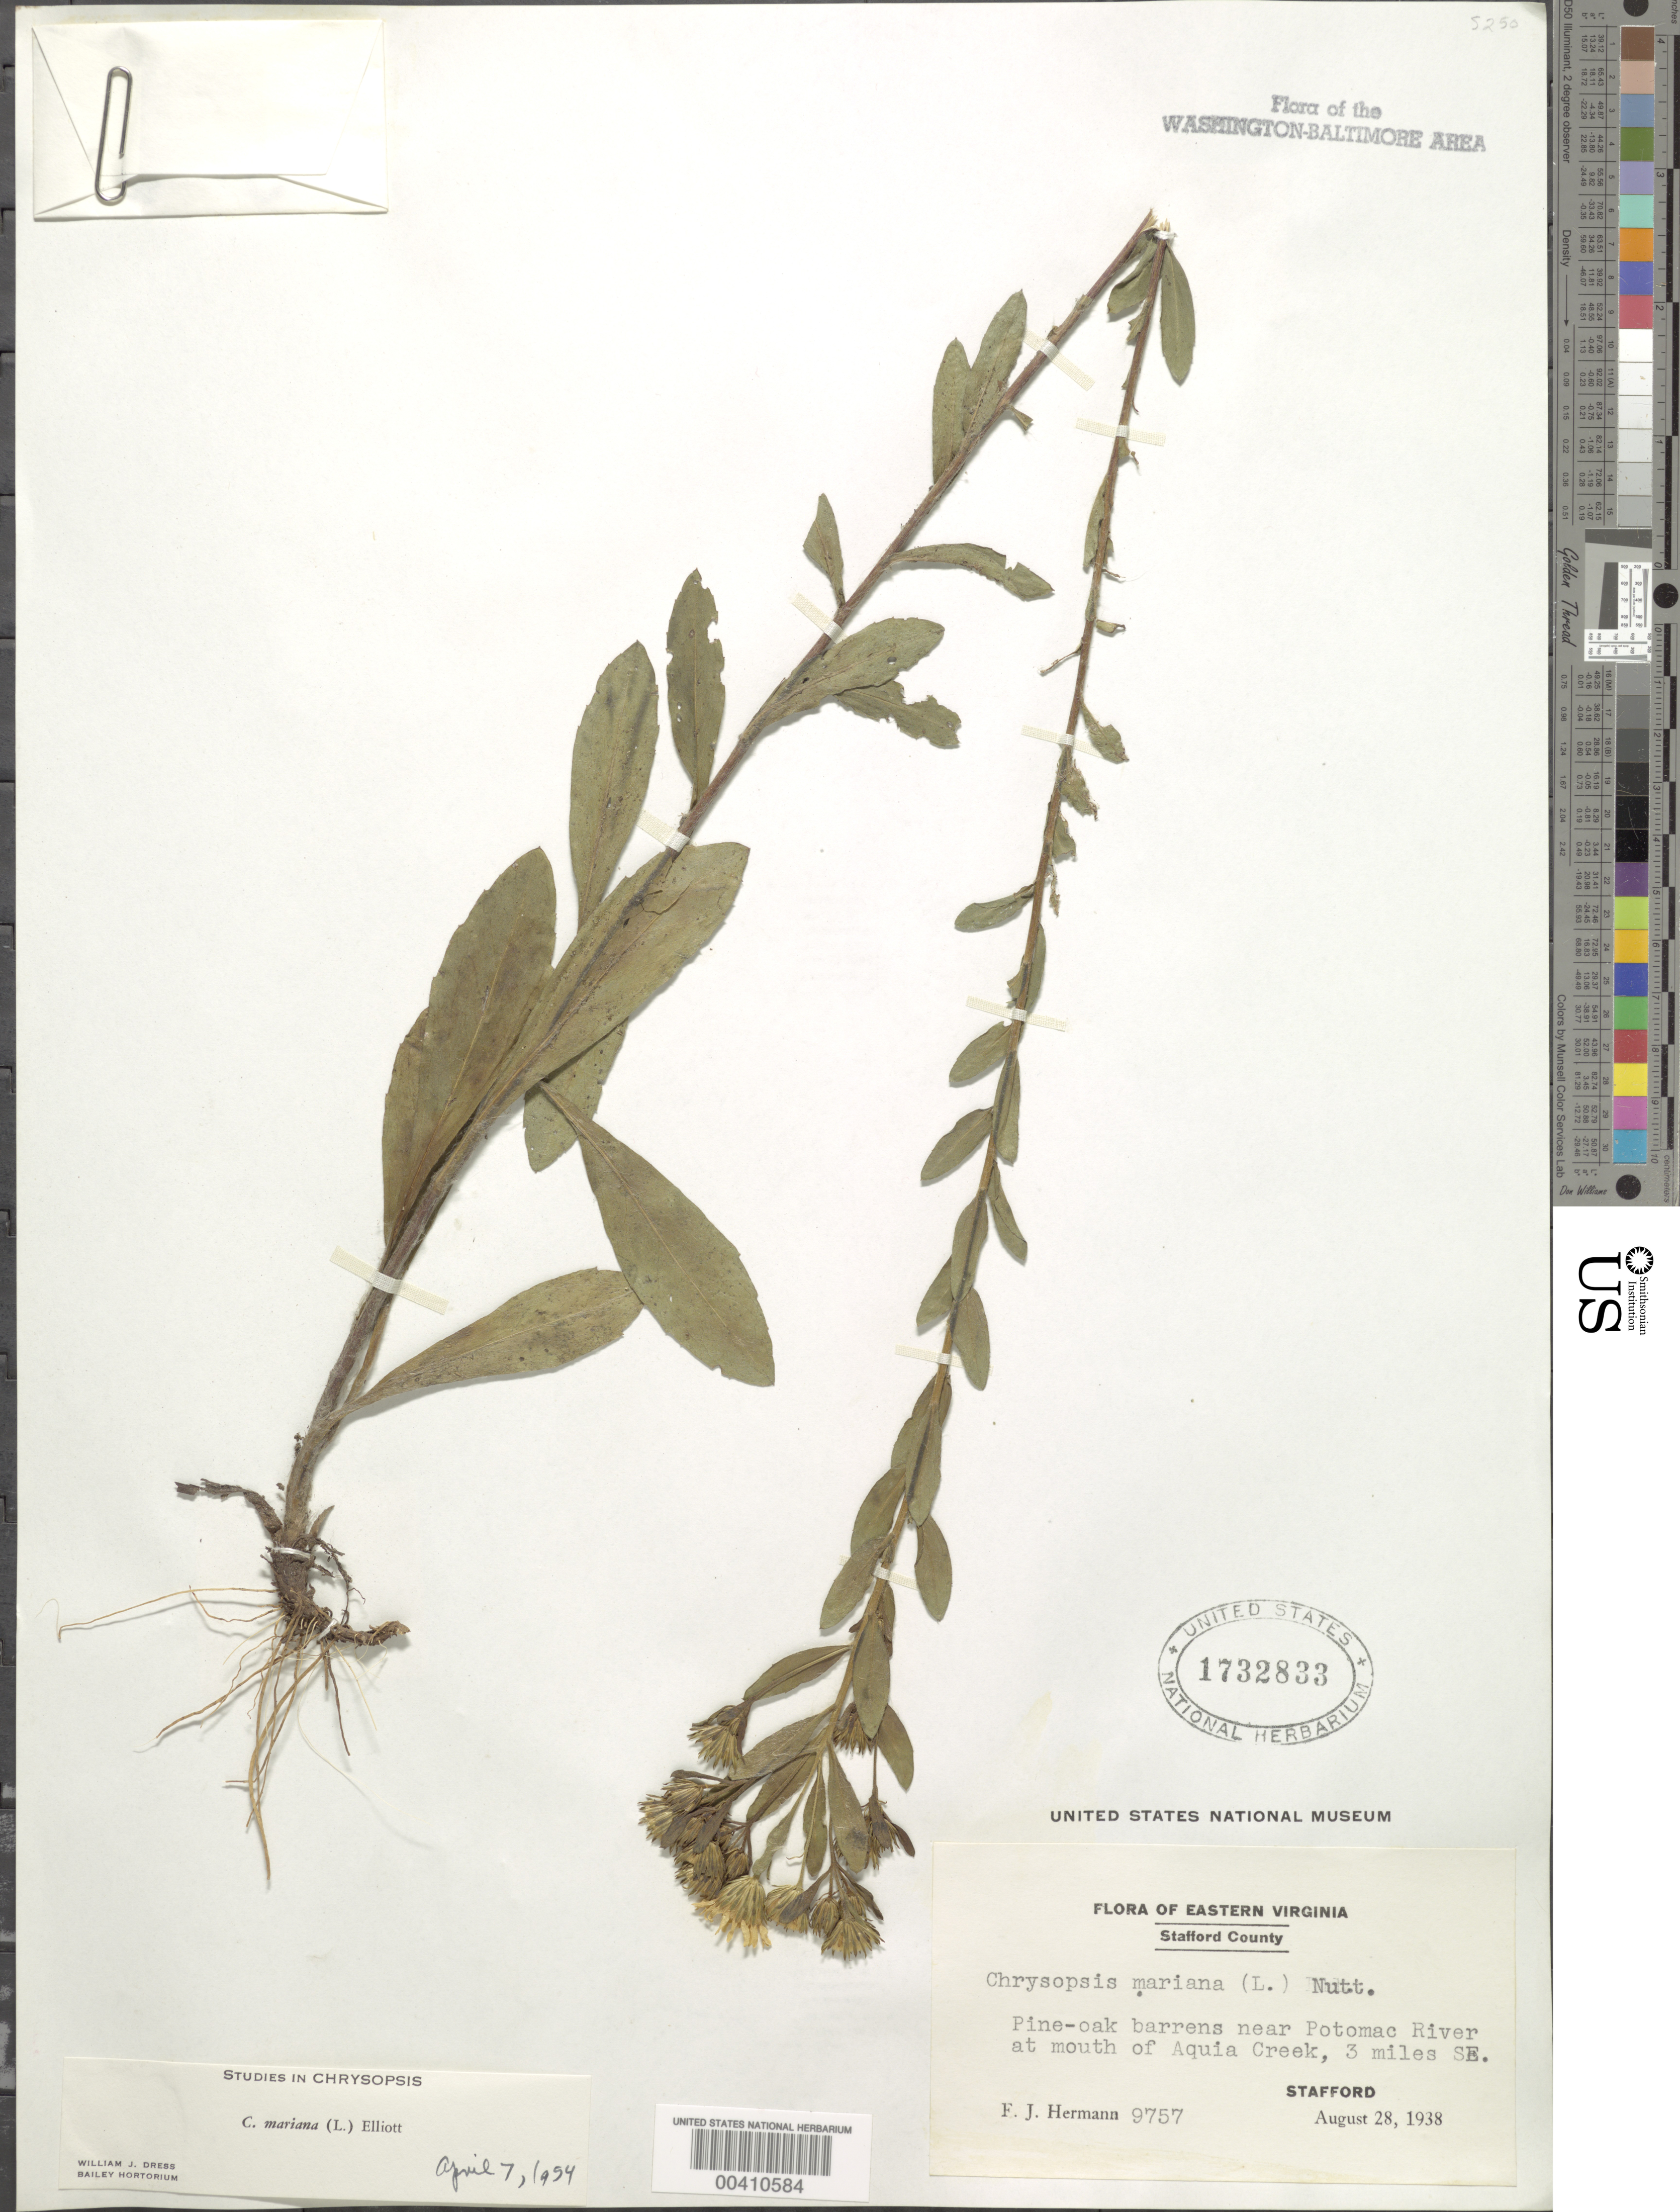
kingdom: Plantae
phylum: Tracheophyta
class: Magnoliopsida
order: Asterales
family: Asteraceae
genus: Chrysopsis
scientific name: Chrysopsis mariana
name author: (L.) Elliott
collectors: F. J. Hermann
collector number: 9757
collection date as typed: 28 Aug 1938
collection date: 1938-08-28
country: United States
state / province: Virginia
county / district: Stafford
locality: Aquia Creek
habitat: Pine-oak barrens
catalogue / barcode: US 1732833